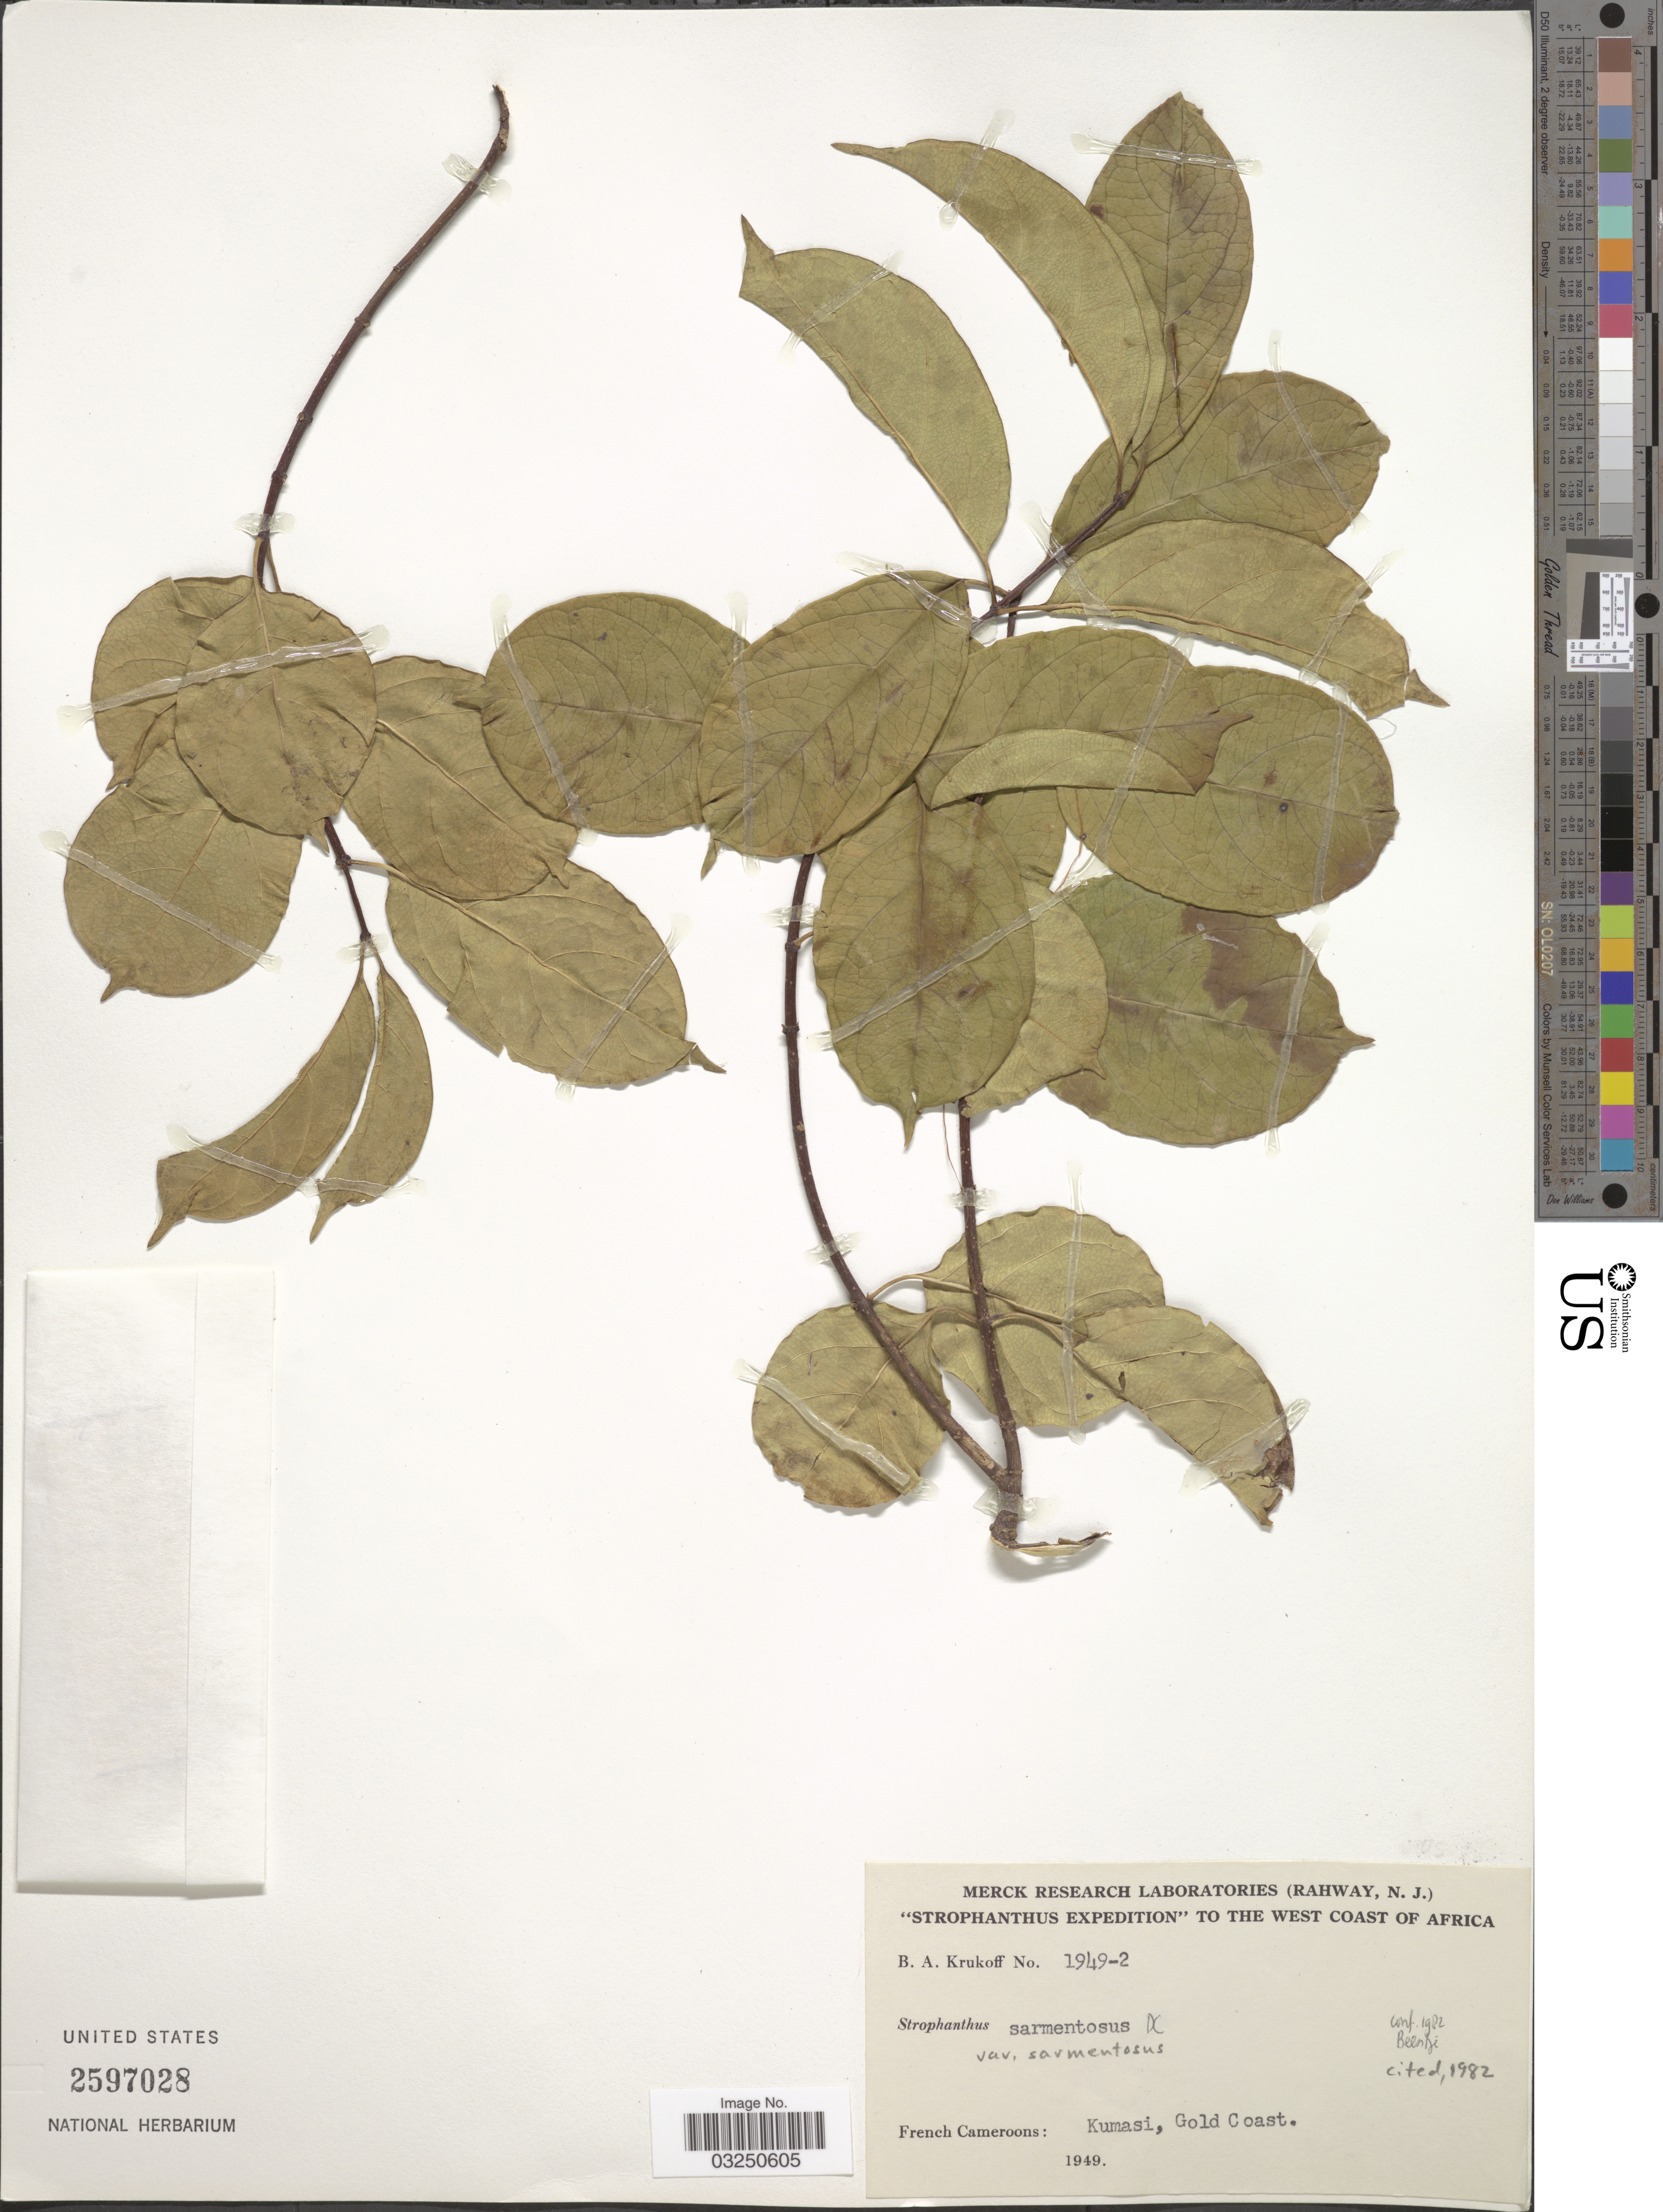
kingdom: Plantae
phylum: Tracheophyta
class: Magnoliopsida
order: Gentianales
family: Apocynaceae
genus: Strophanthus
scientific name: Strophanthus sarmentosus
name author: DC.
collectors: B. A. Krukoff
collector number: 1949-2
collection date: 1949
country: Ghana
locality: The West Coast of Africa. French Cameroons: Kumasi, Gold Coast.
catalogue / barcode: US 2597028